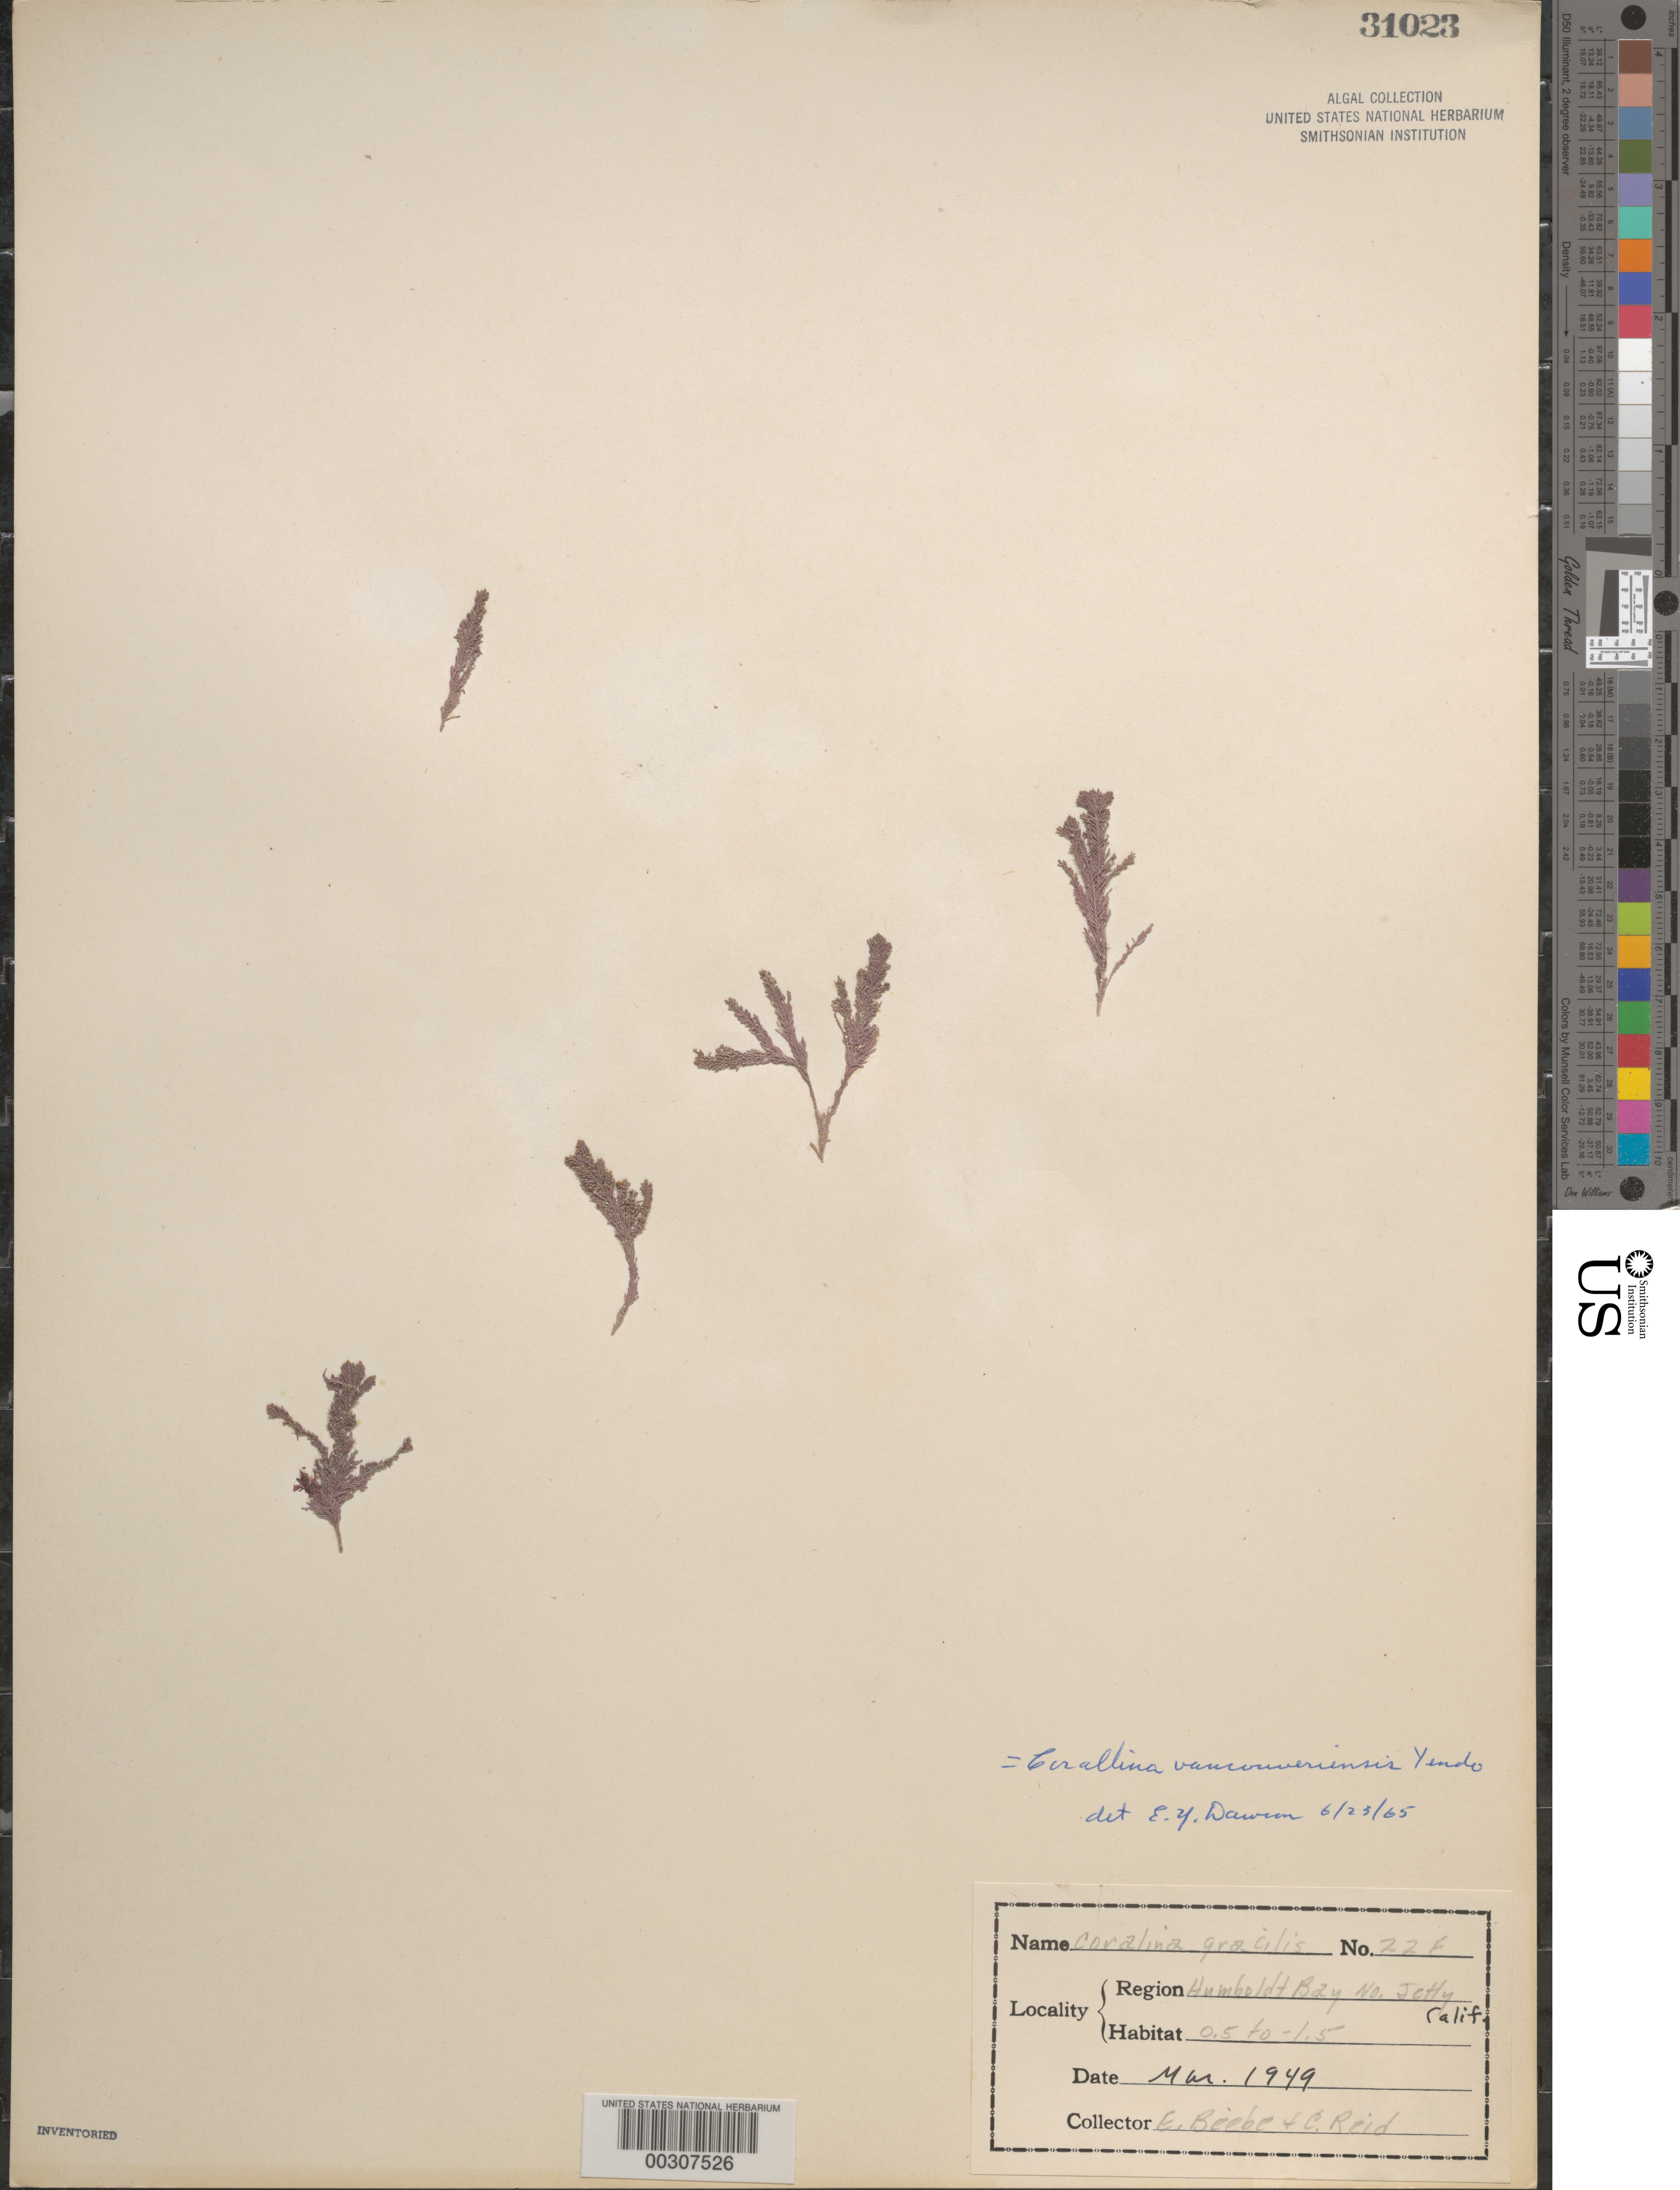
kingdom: Plantae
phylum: Rhodophyta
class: Florideophyceae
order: Corallinales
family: Corallinaceae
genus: Corallina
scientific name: Corallina vancouveriensis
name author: Yendo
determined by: Dawson, E. Y.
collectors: E. Beebe & C. Reid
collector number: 22f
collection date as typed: Mar 1949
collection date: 1949-03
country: United States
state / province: California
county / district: Humboldt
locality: Humboldt Bay, North Jetty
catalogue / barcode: US 31023